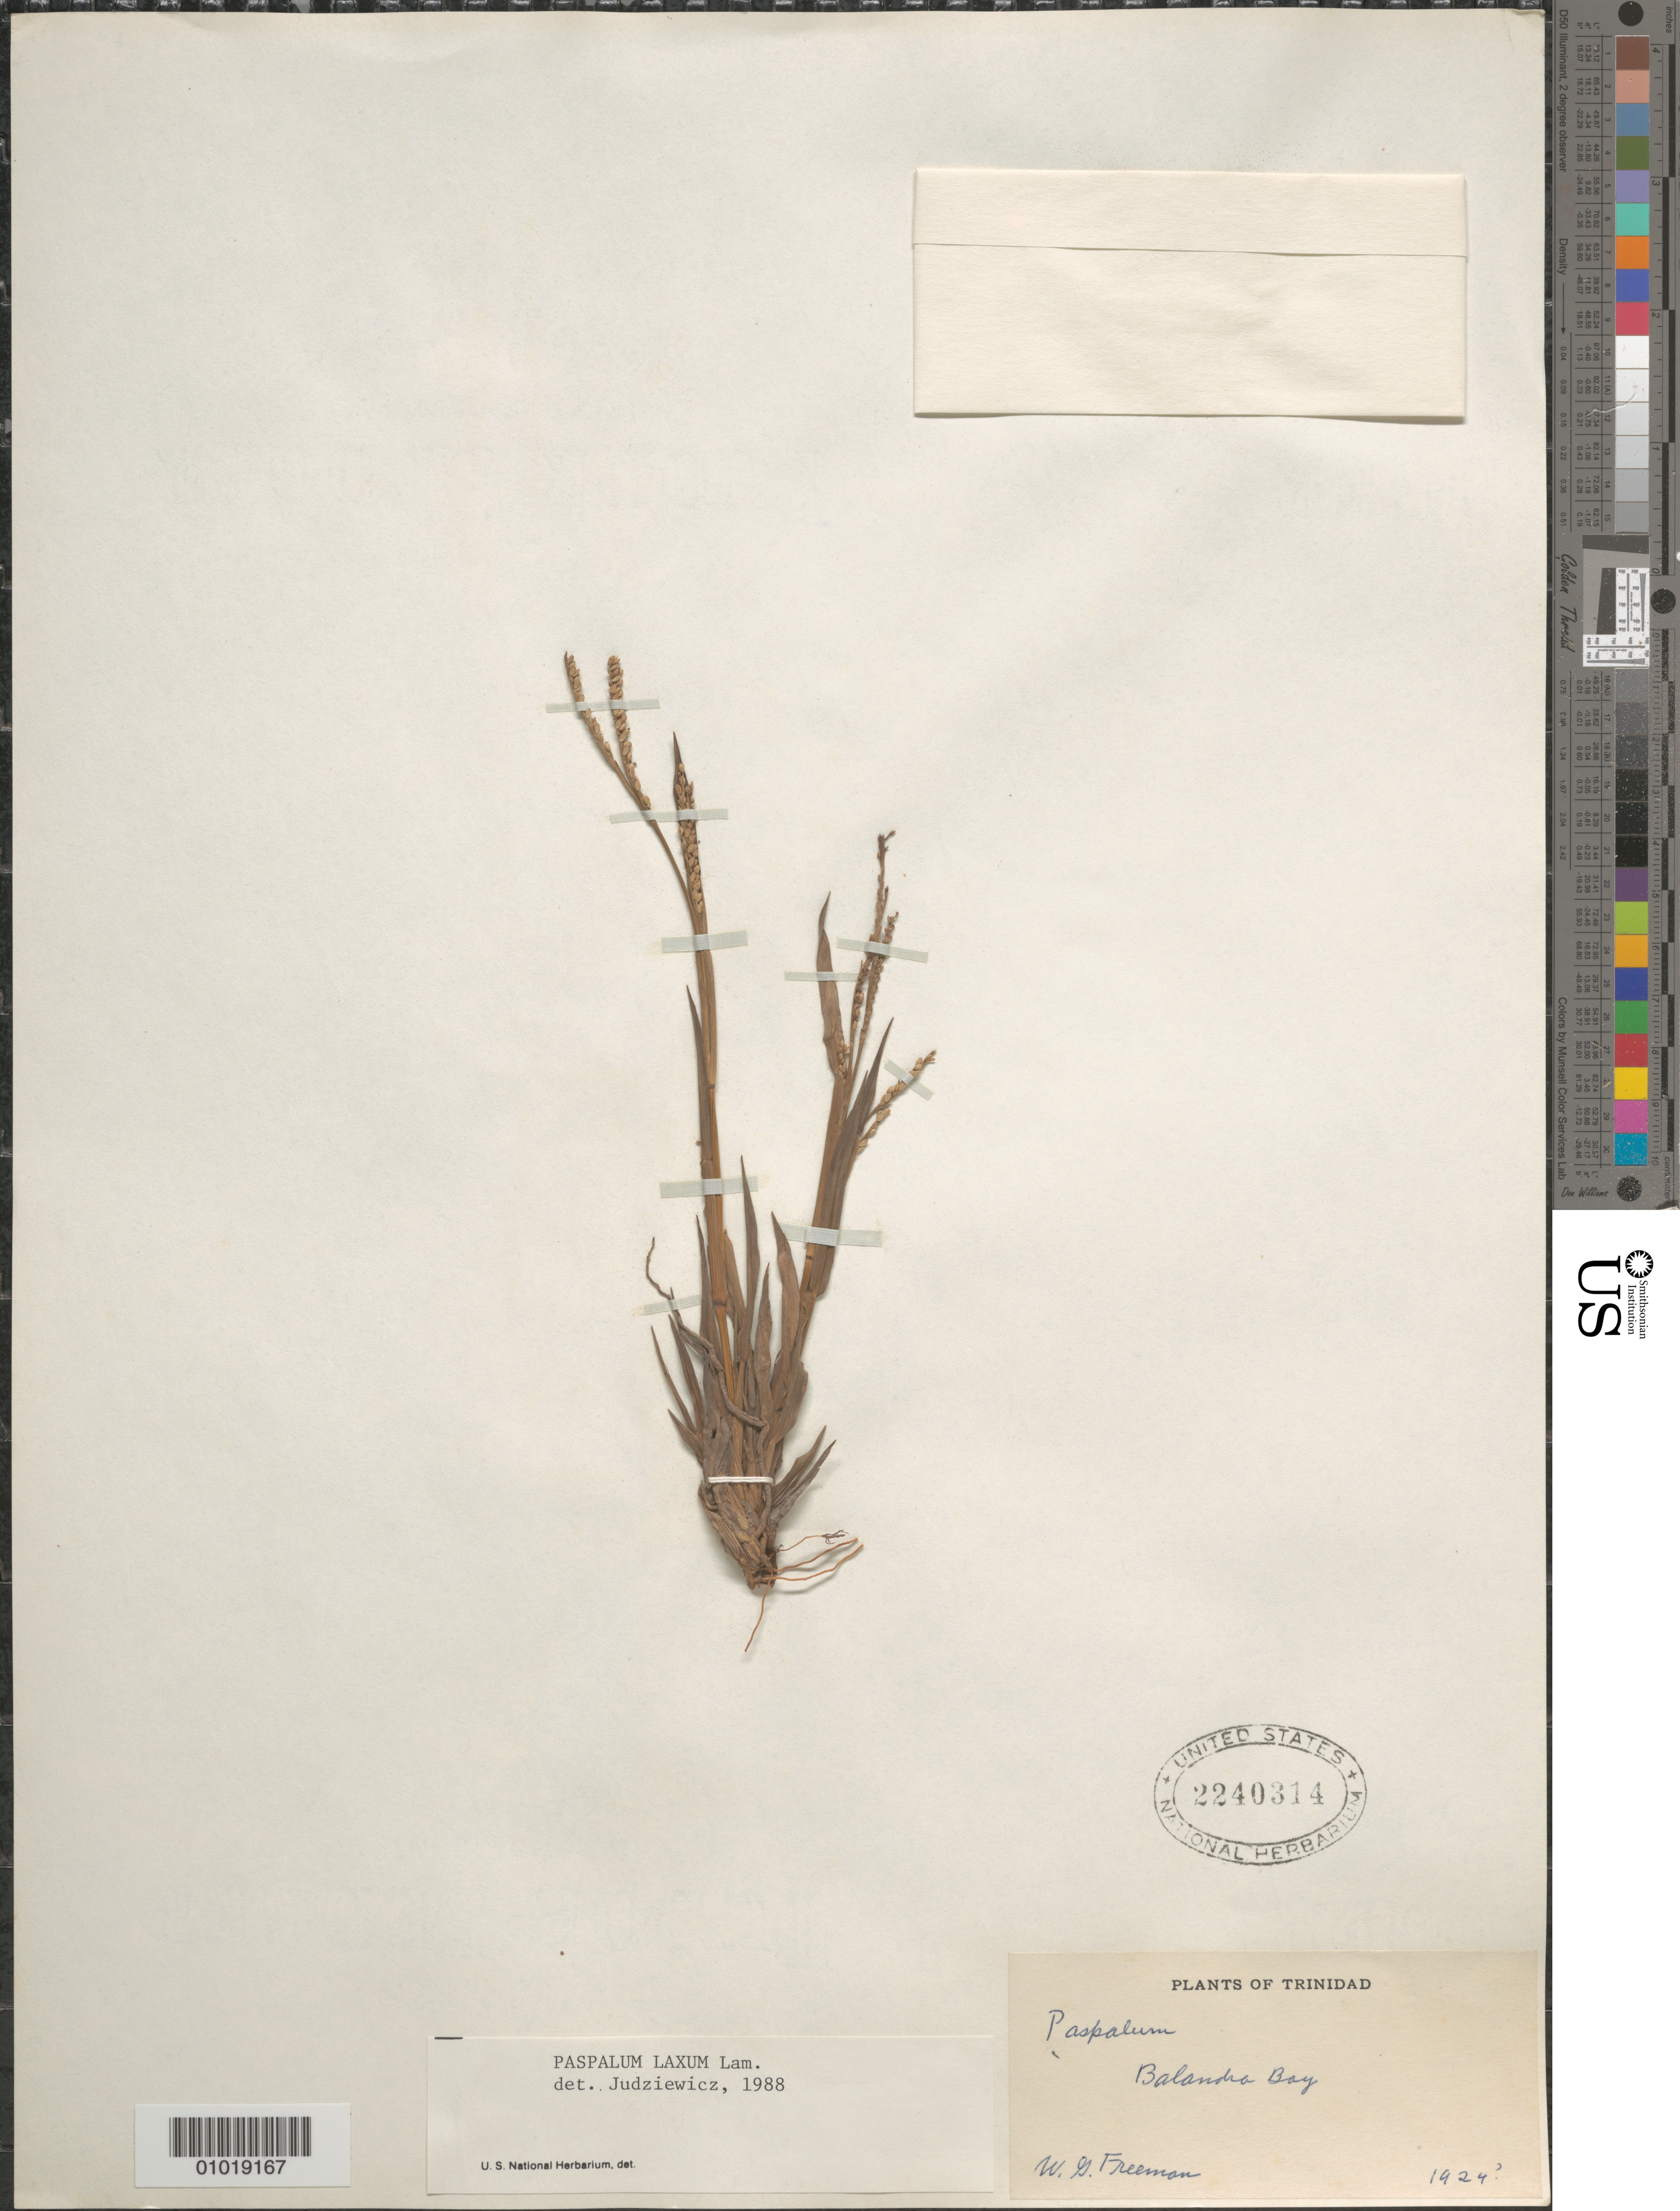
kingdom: Plantae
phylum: Tracheophyta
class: Liliopsida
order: Poales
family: Poaceae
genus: Paspalum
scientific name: Paspalum laxum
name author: Lam.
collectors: W. Freeman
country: Trinidad and Tobago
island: Trinidad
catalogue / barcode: US 2240314